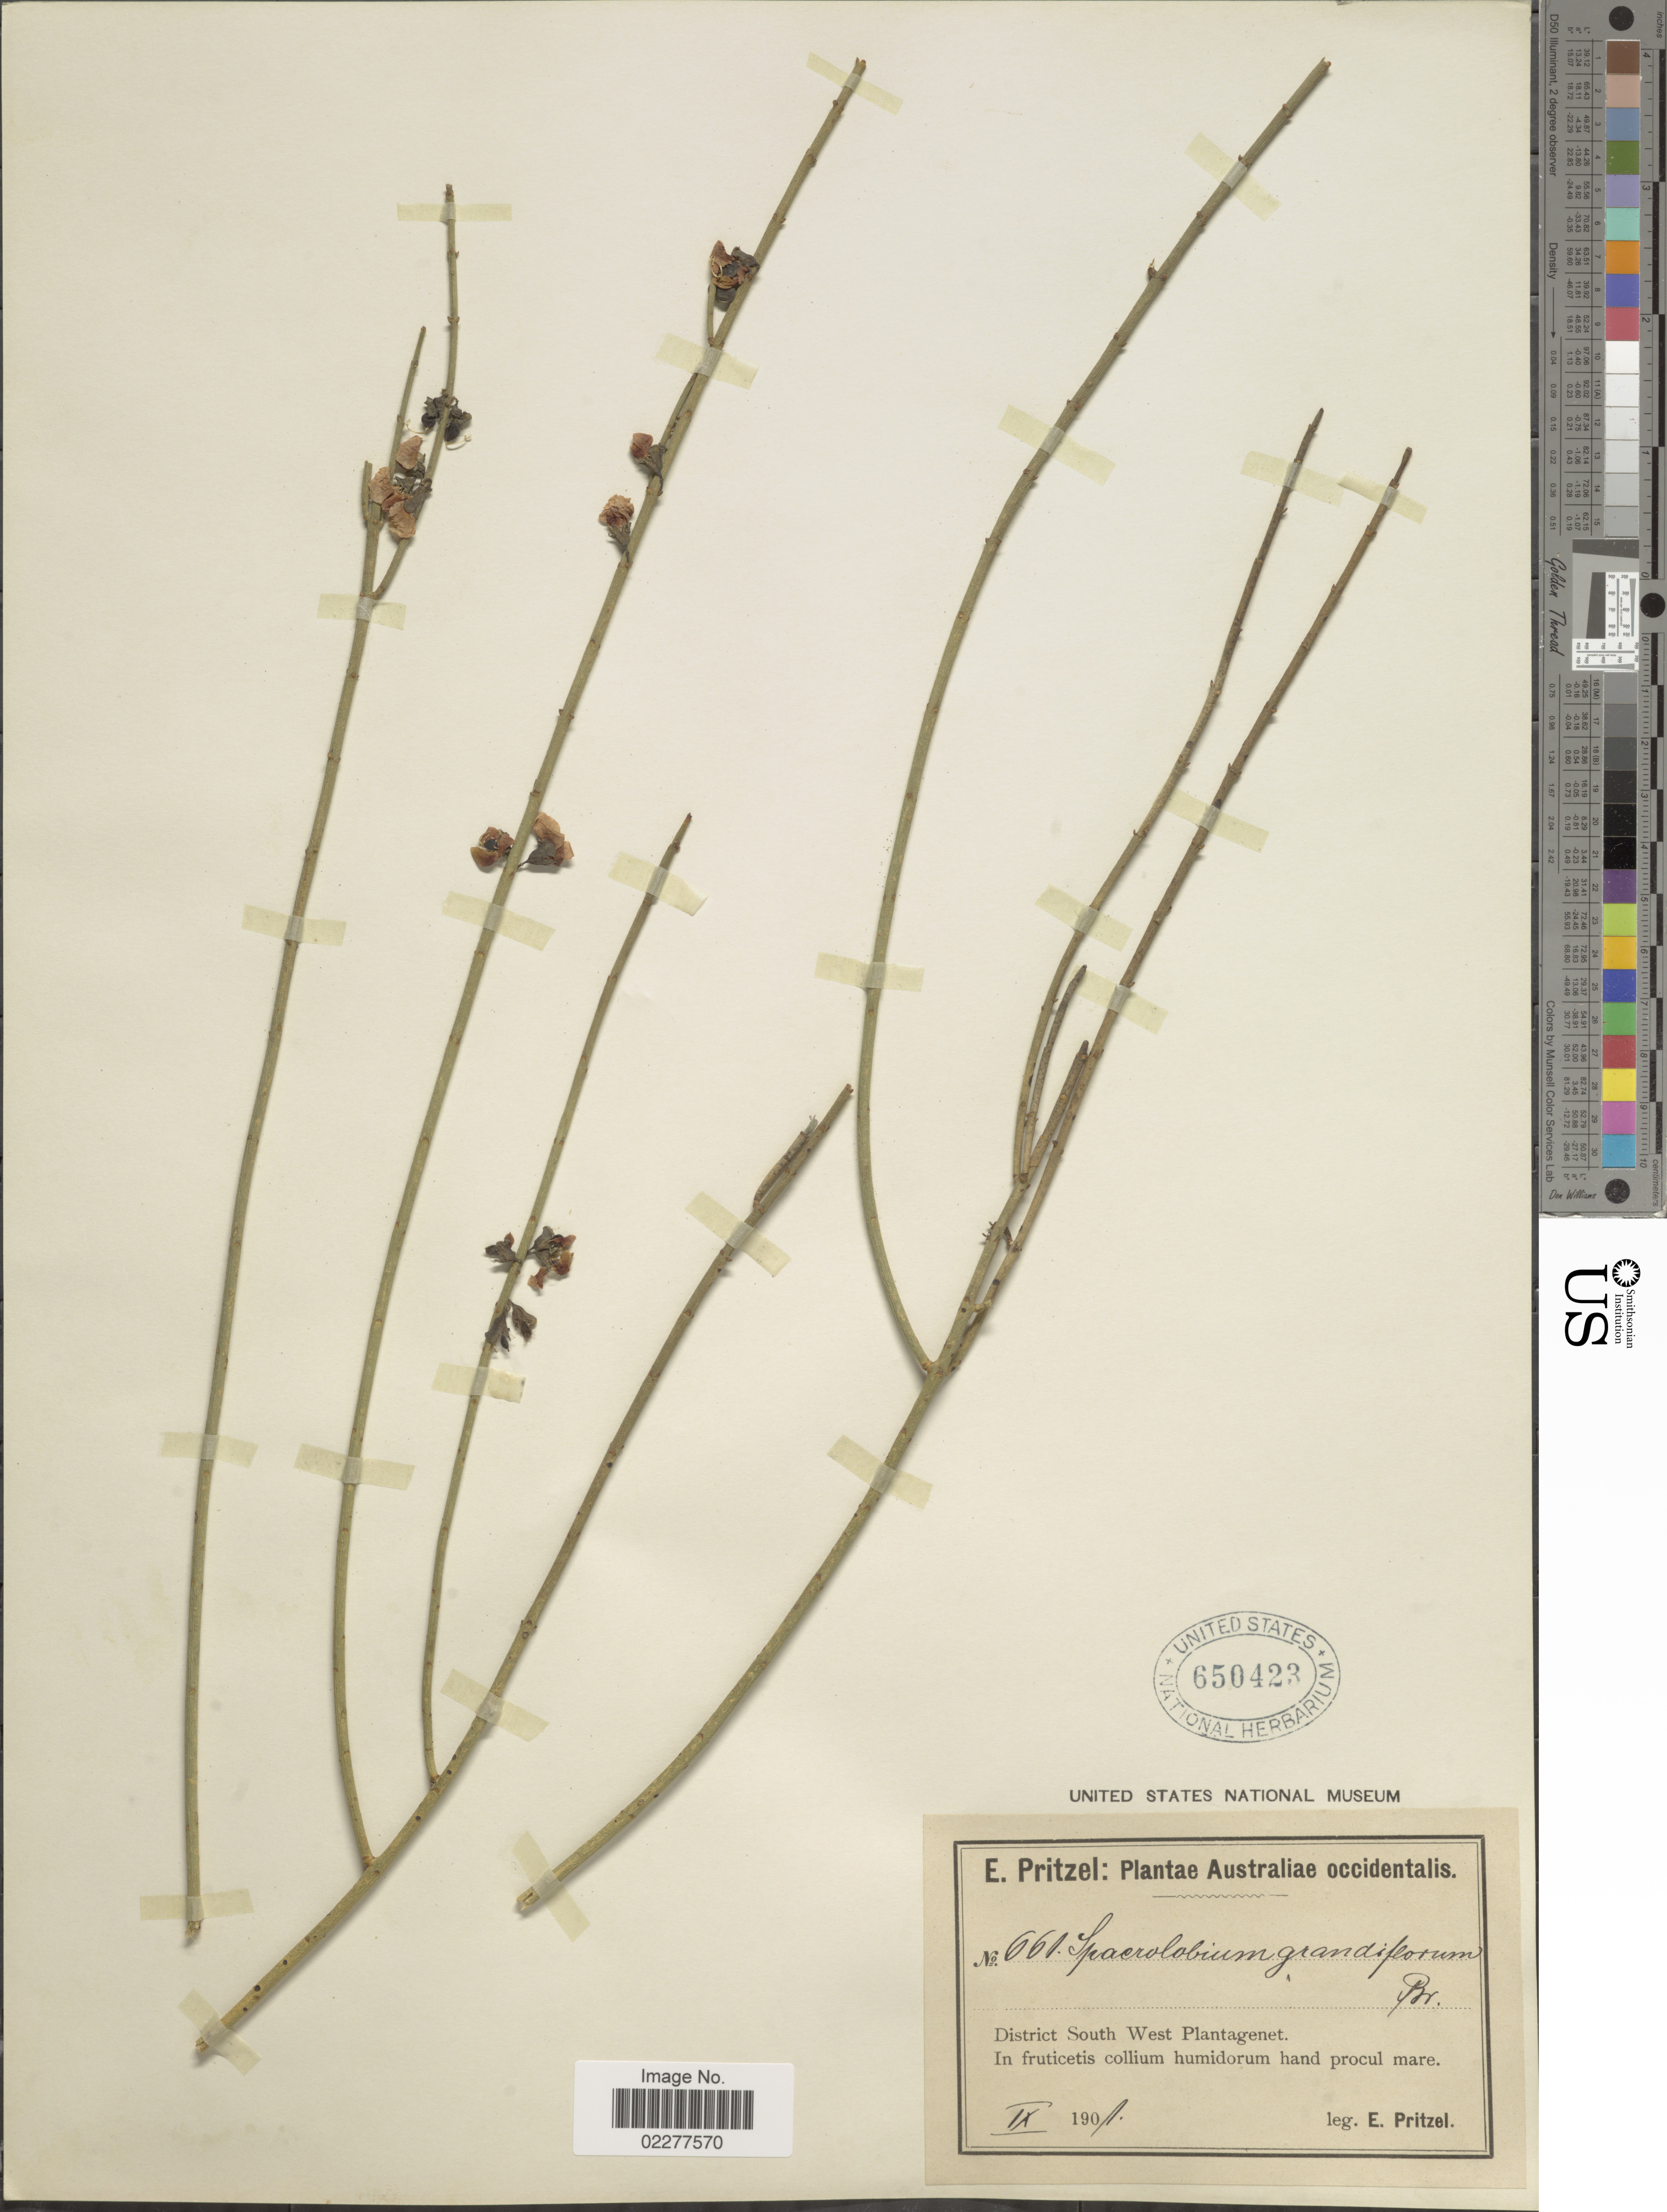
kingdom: Plantae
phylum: Tracheophyta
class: Magnoliopsida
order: Fabales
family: Fabaceae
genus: Sphaerolobium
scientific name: Sphaerolobium grandiflorum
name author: Benth.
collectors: E. G. Pritzel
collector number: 661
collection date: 1901-09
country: Australia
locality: District South West Plantagenet, In fruticetis collium humidorum hand procul mare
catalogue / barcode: US 650423